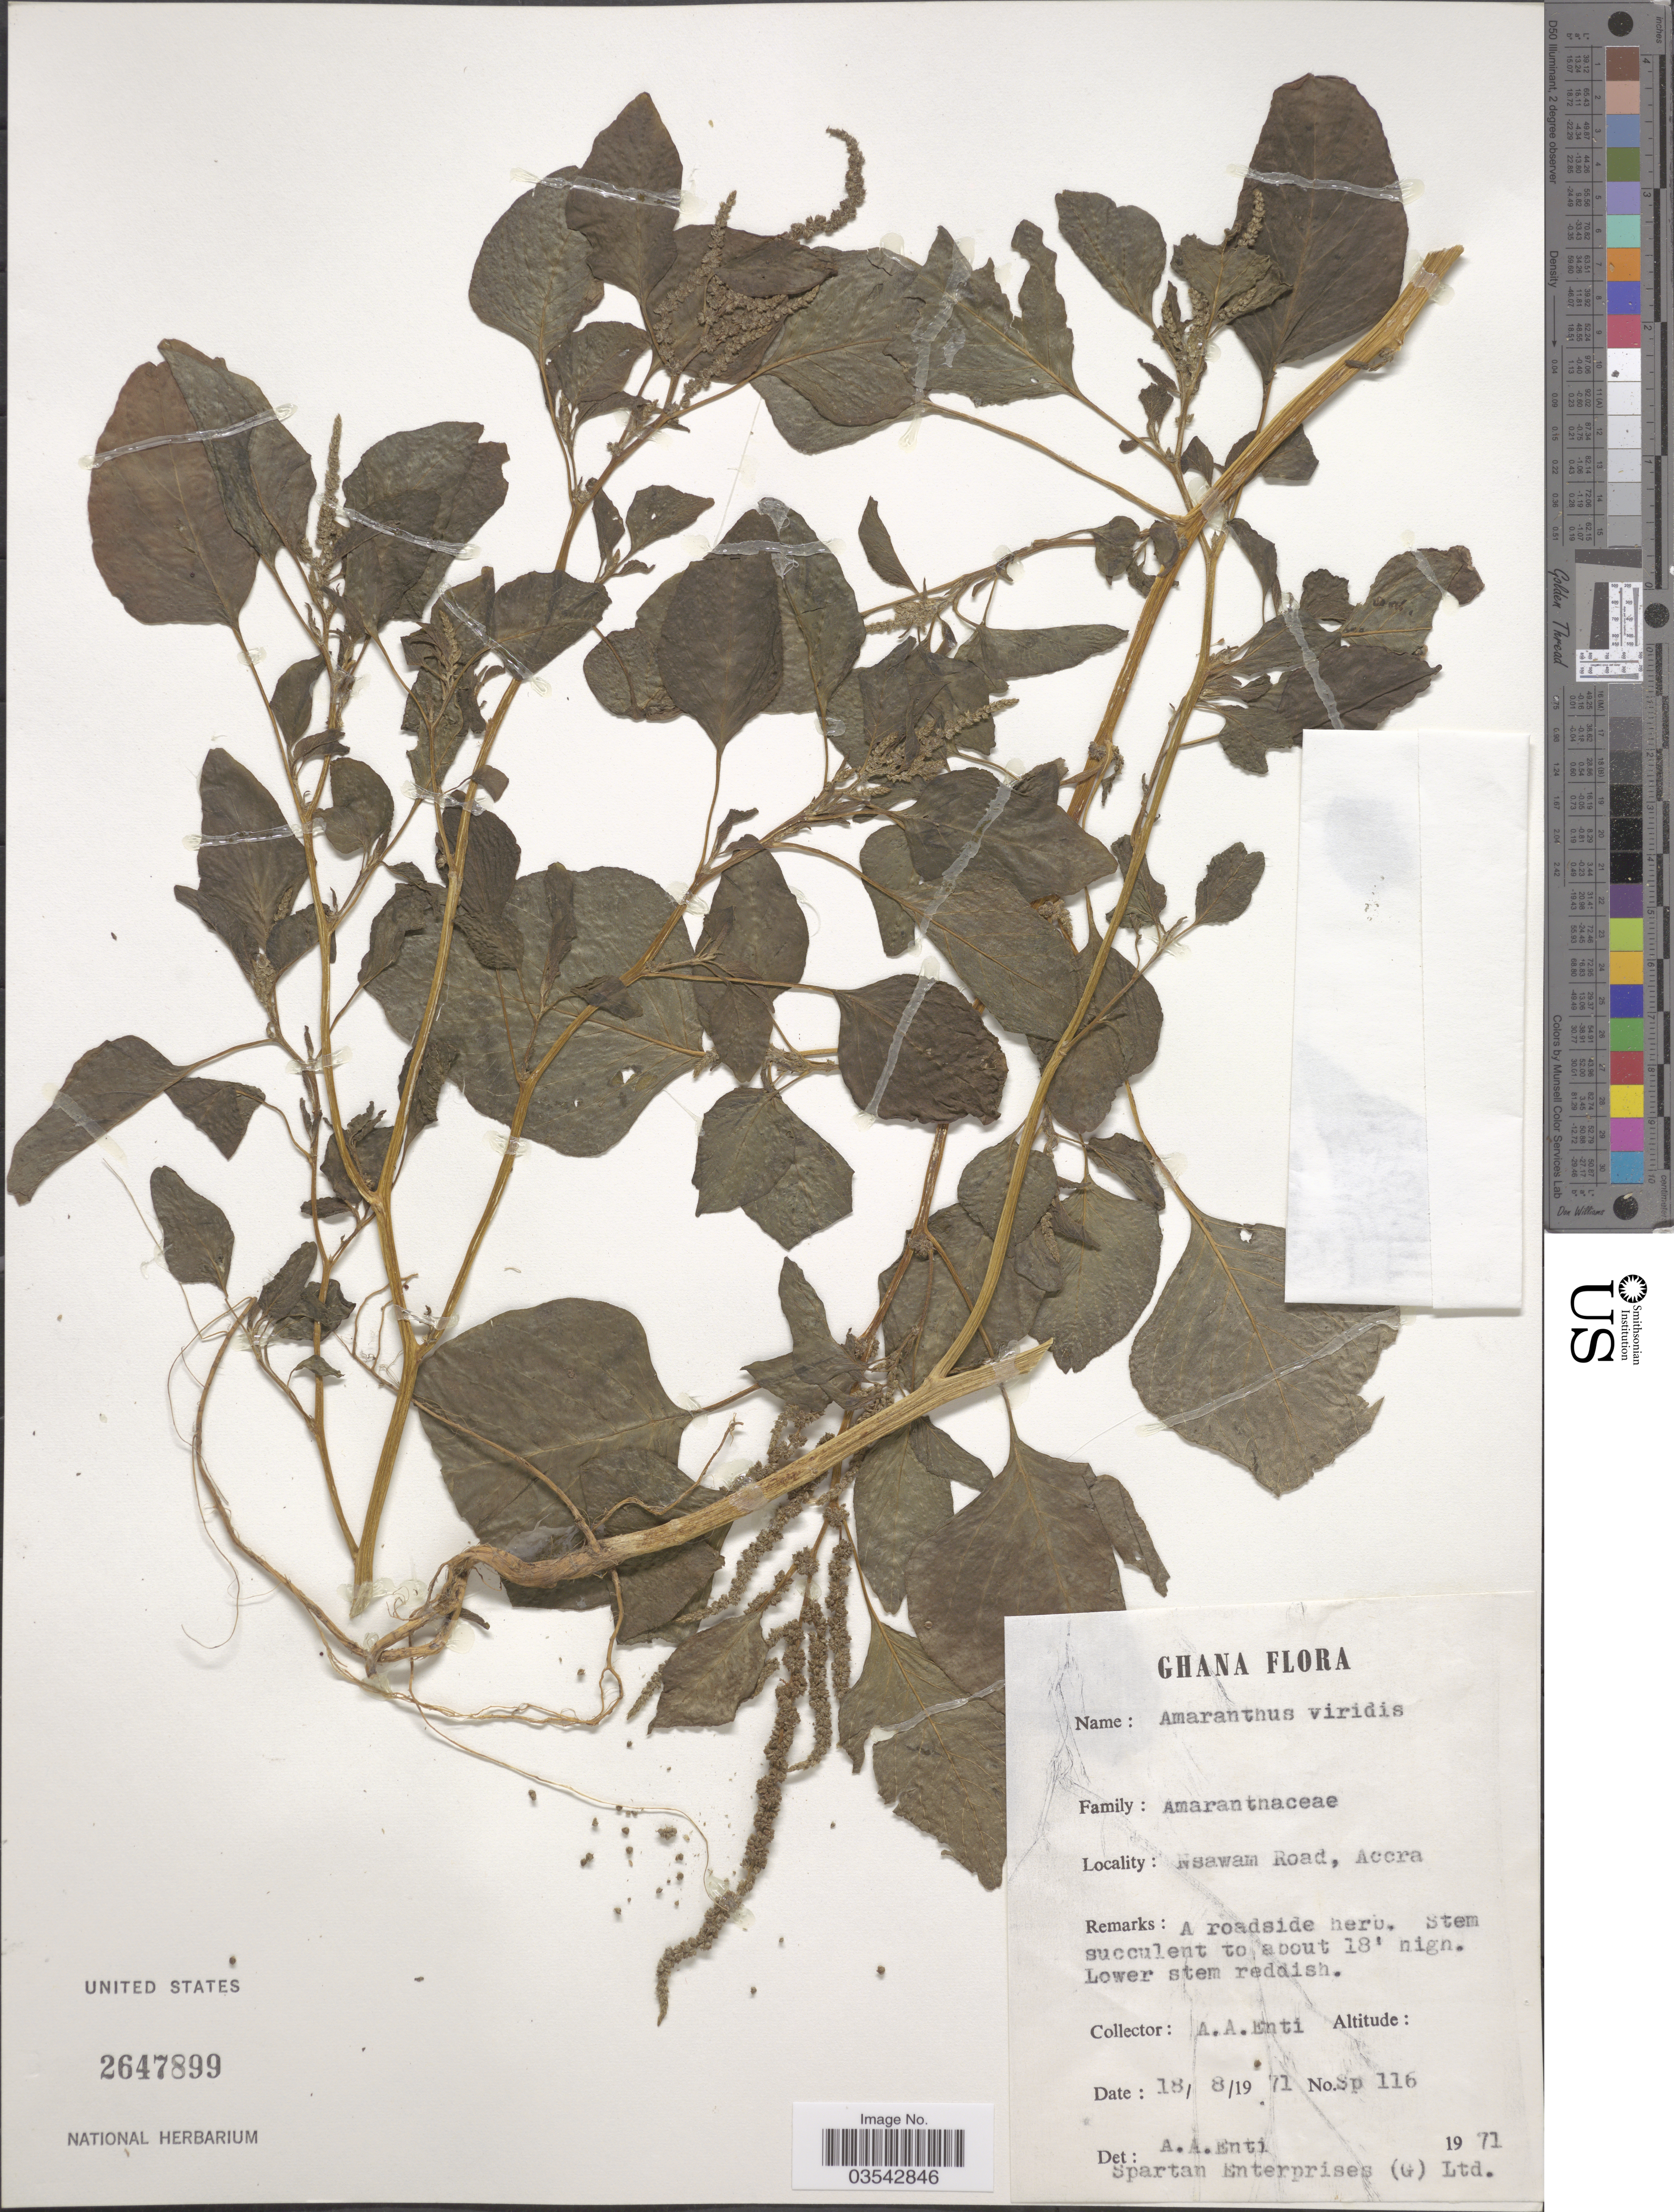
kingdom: Plantae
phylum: Tracheophyta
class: Magnoliopsida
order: Caryophyllales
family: Amaranthaceae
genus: Amaranthus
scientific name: Amaranthus viridis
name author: L.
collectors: A. Enti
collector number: Sp116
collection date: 1971-08-18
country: Ghana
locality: Nsawam Road, Accra.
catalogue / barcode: US 2647899